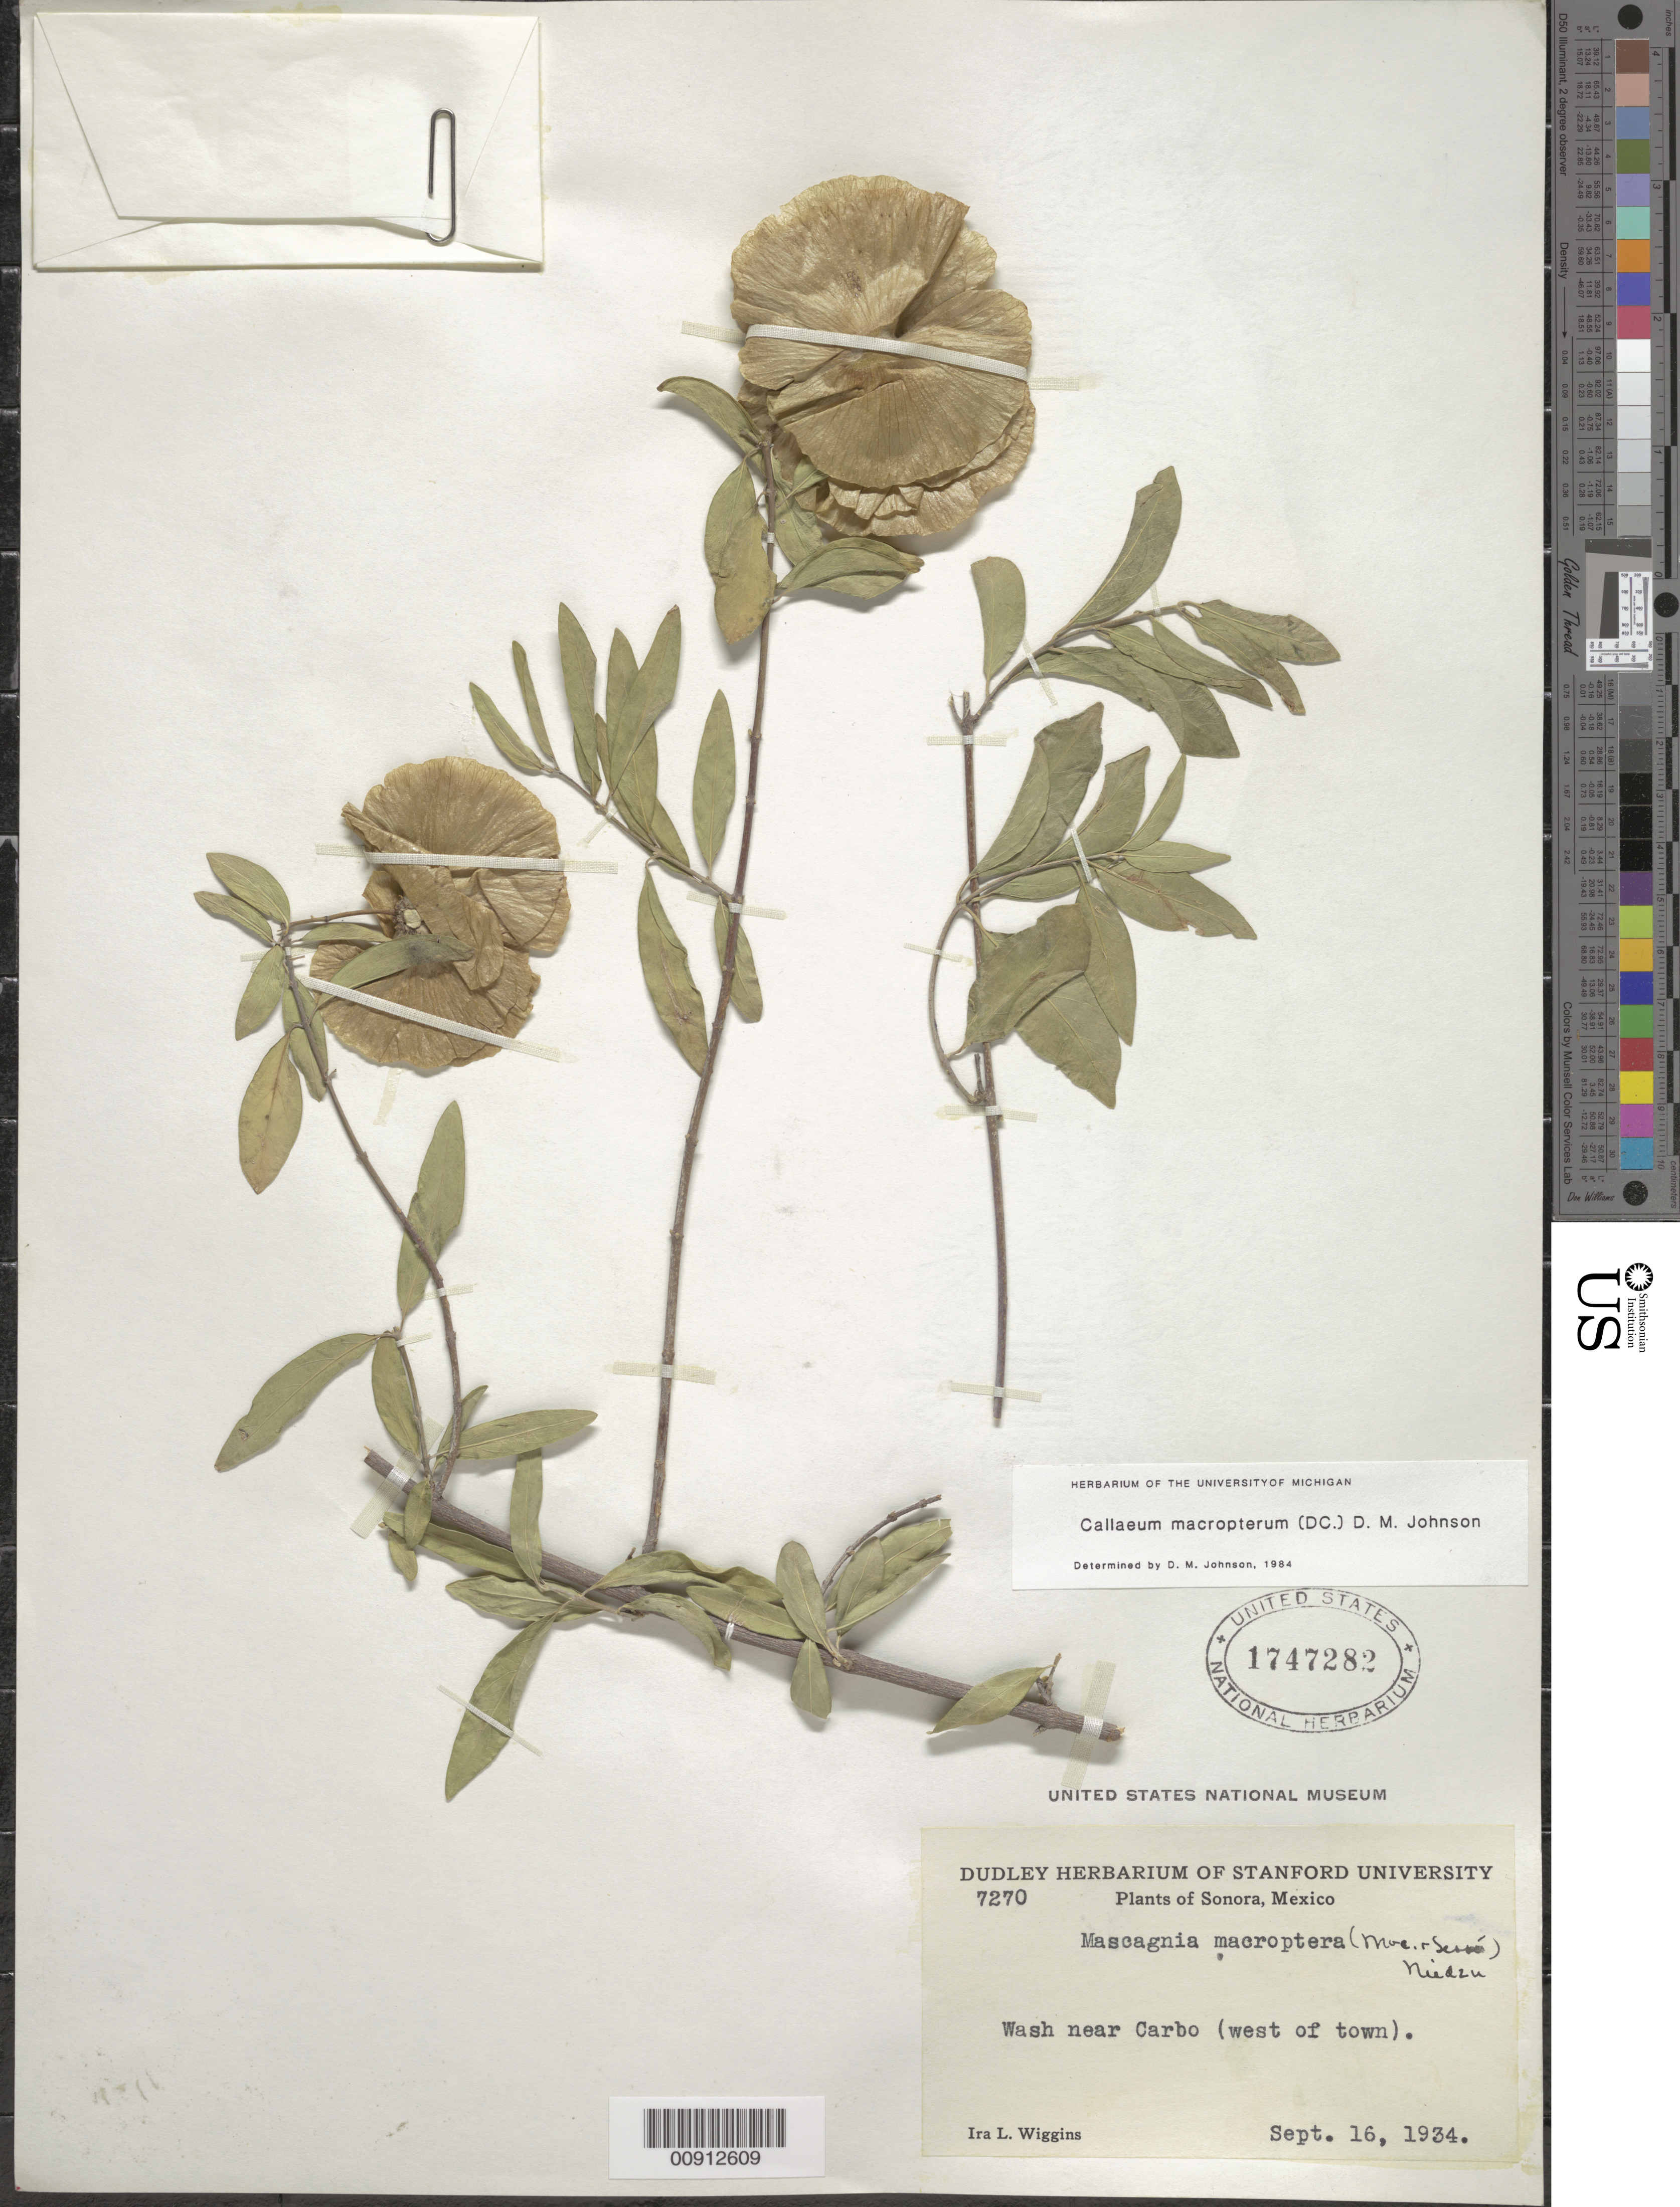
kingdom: Plantae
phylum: Tracheophyta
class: Magnoliopsida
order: Malpighiales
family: Malpighiaceae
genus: Callaeum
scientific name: Callaeum macropterum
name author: (Moc. & Sessé ex DC.) D.M. Johnson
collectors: I. L. Wiggins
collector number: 7270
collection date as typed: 16 Sep 1934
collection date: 1934-09-16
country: Mexico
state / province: Sonora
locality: Wash near Carbo (west of town).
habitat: Wash.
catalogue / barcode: US 1747282